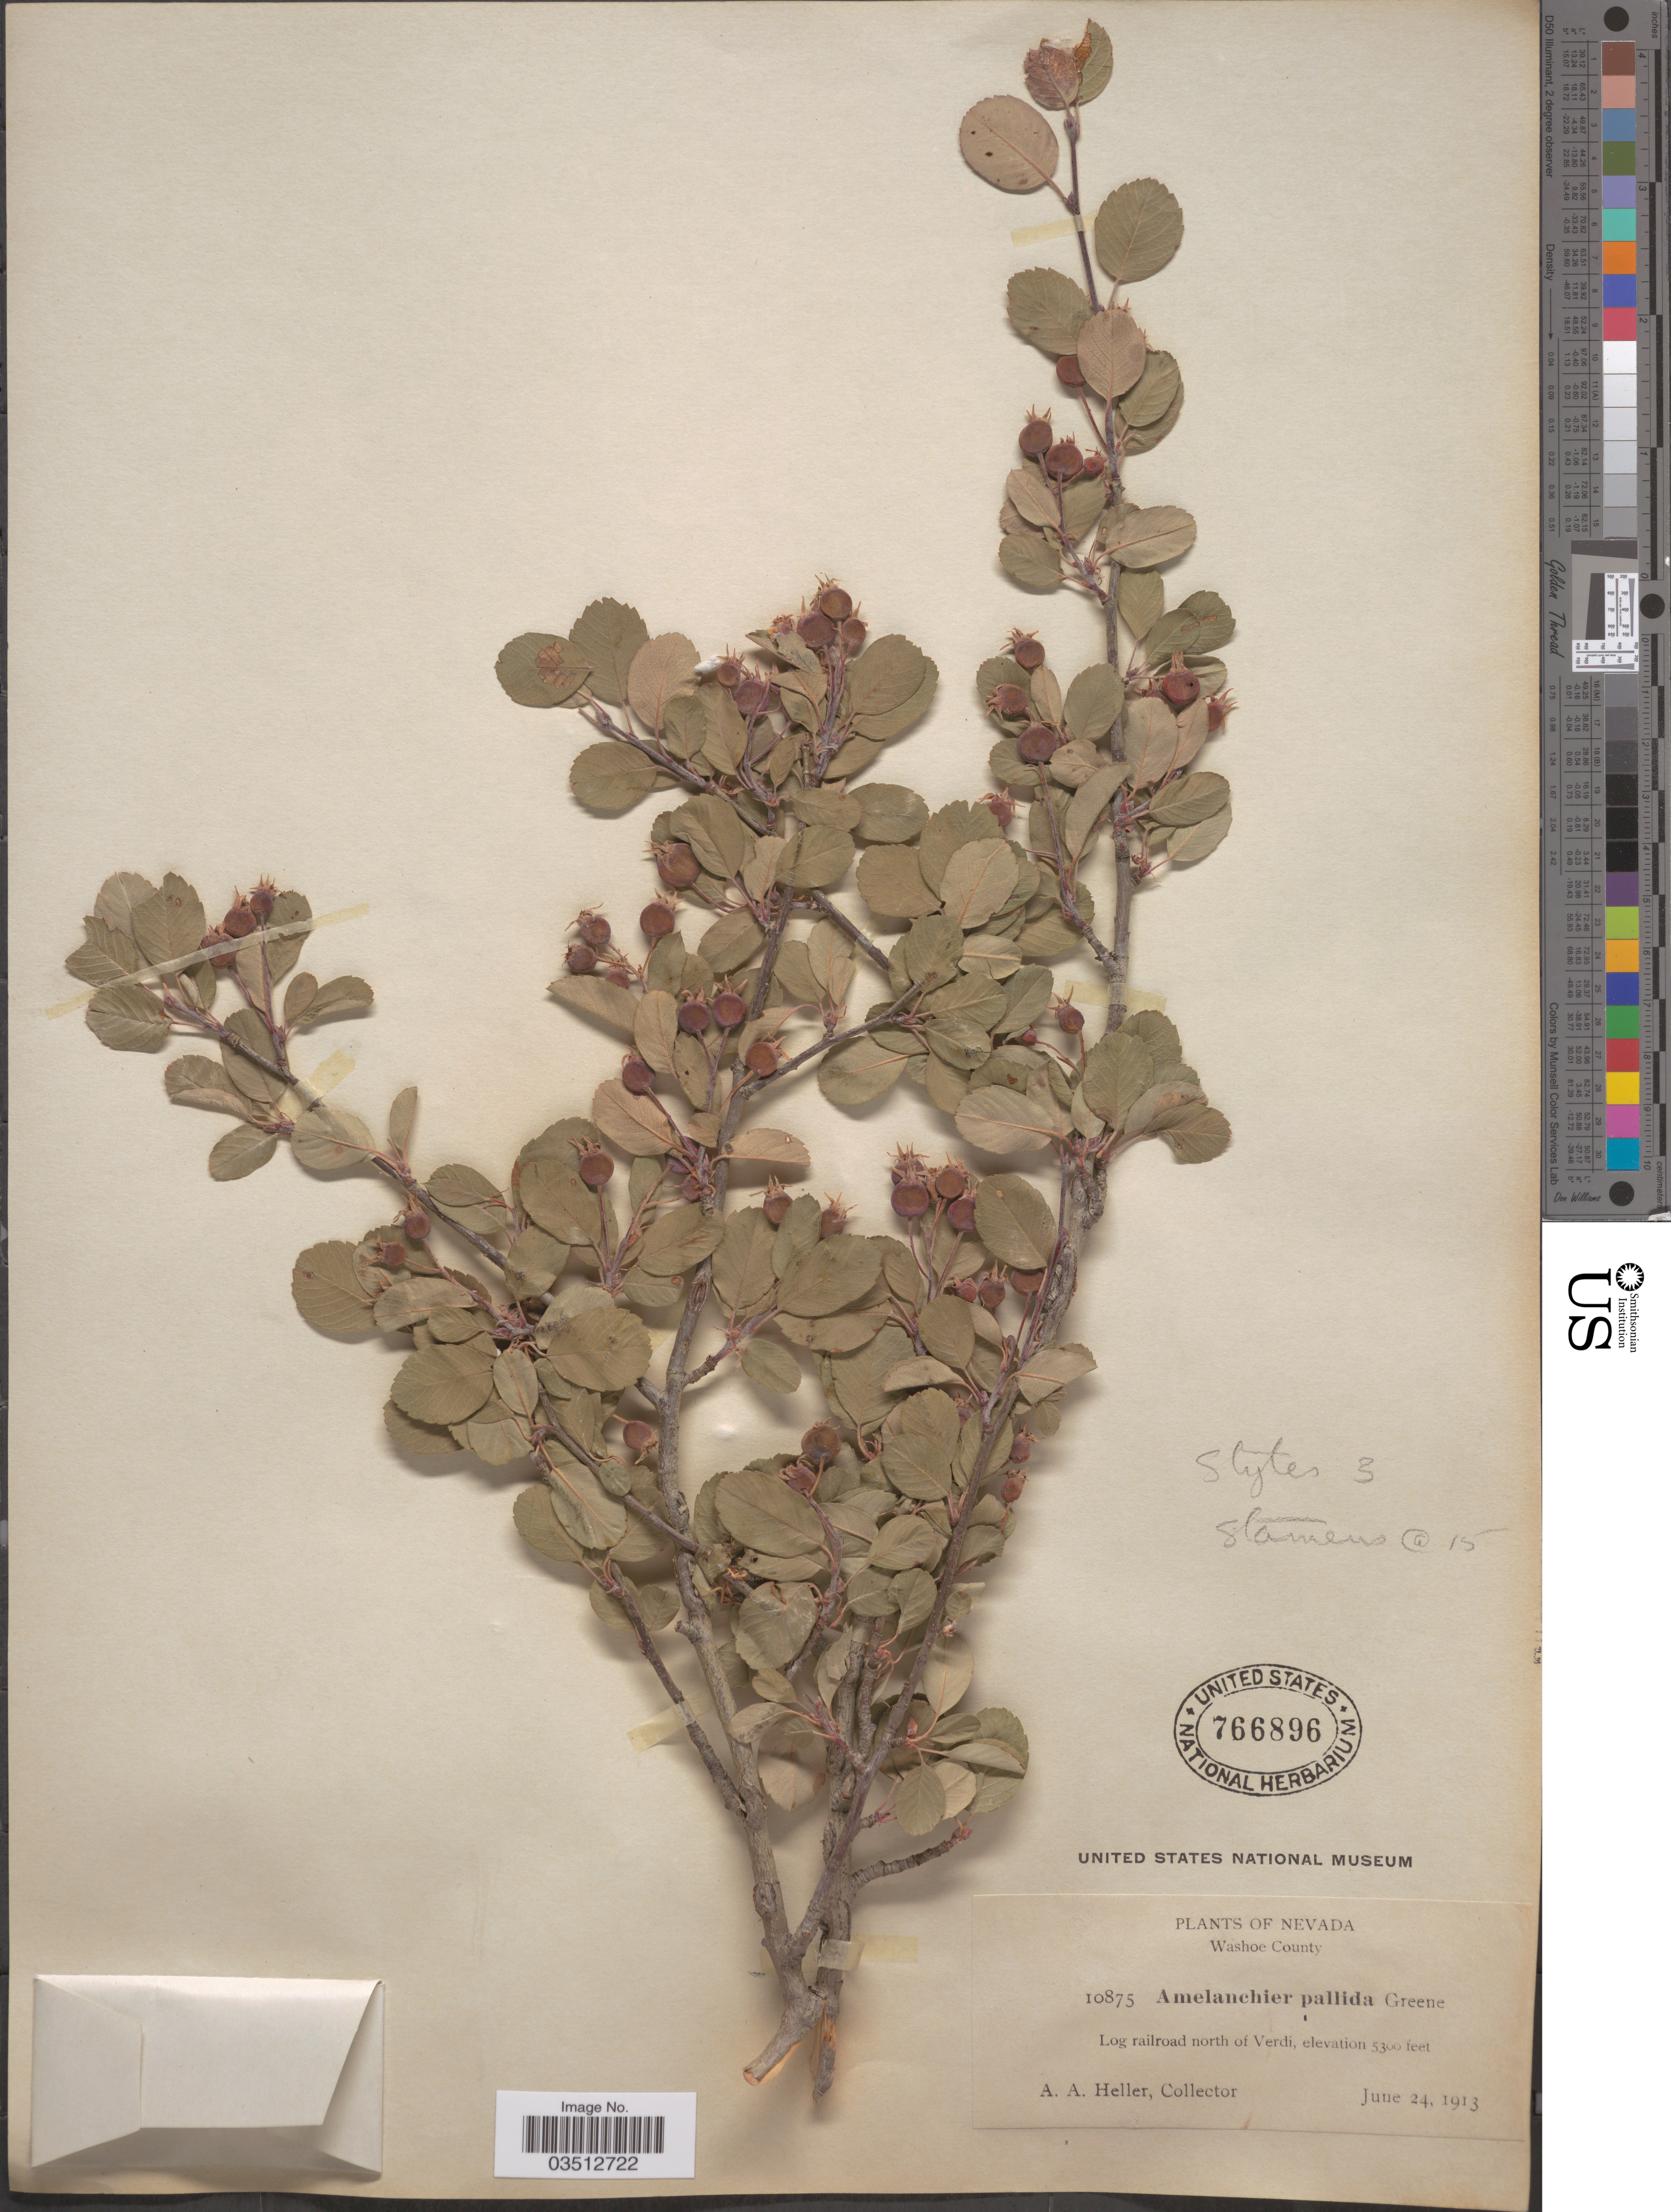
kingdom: Plantae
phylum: Tracheophyta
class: Magnoliopsida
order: Rosales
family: Rosaceae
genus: Amelanchier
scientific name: Amelanchier utahensis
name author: Koehne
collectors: A. A. Heller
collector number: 10875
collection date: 1913-06-24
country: United States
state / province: Nevada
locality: Washoe County. Long railroad north of Verdi.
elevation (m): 1615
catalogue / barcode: US 766896